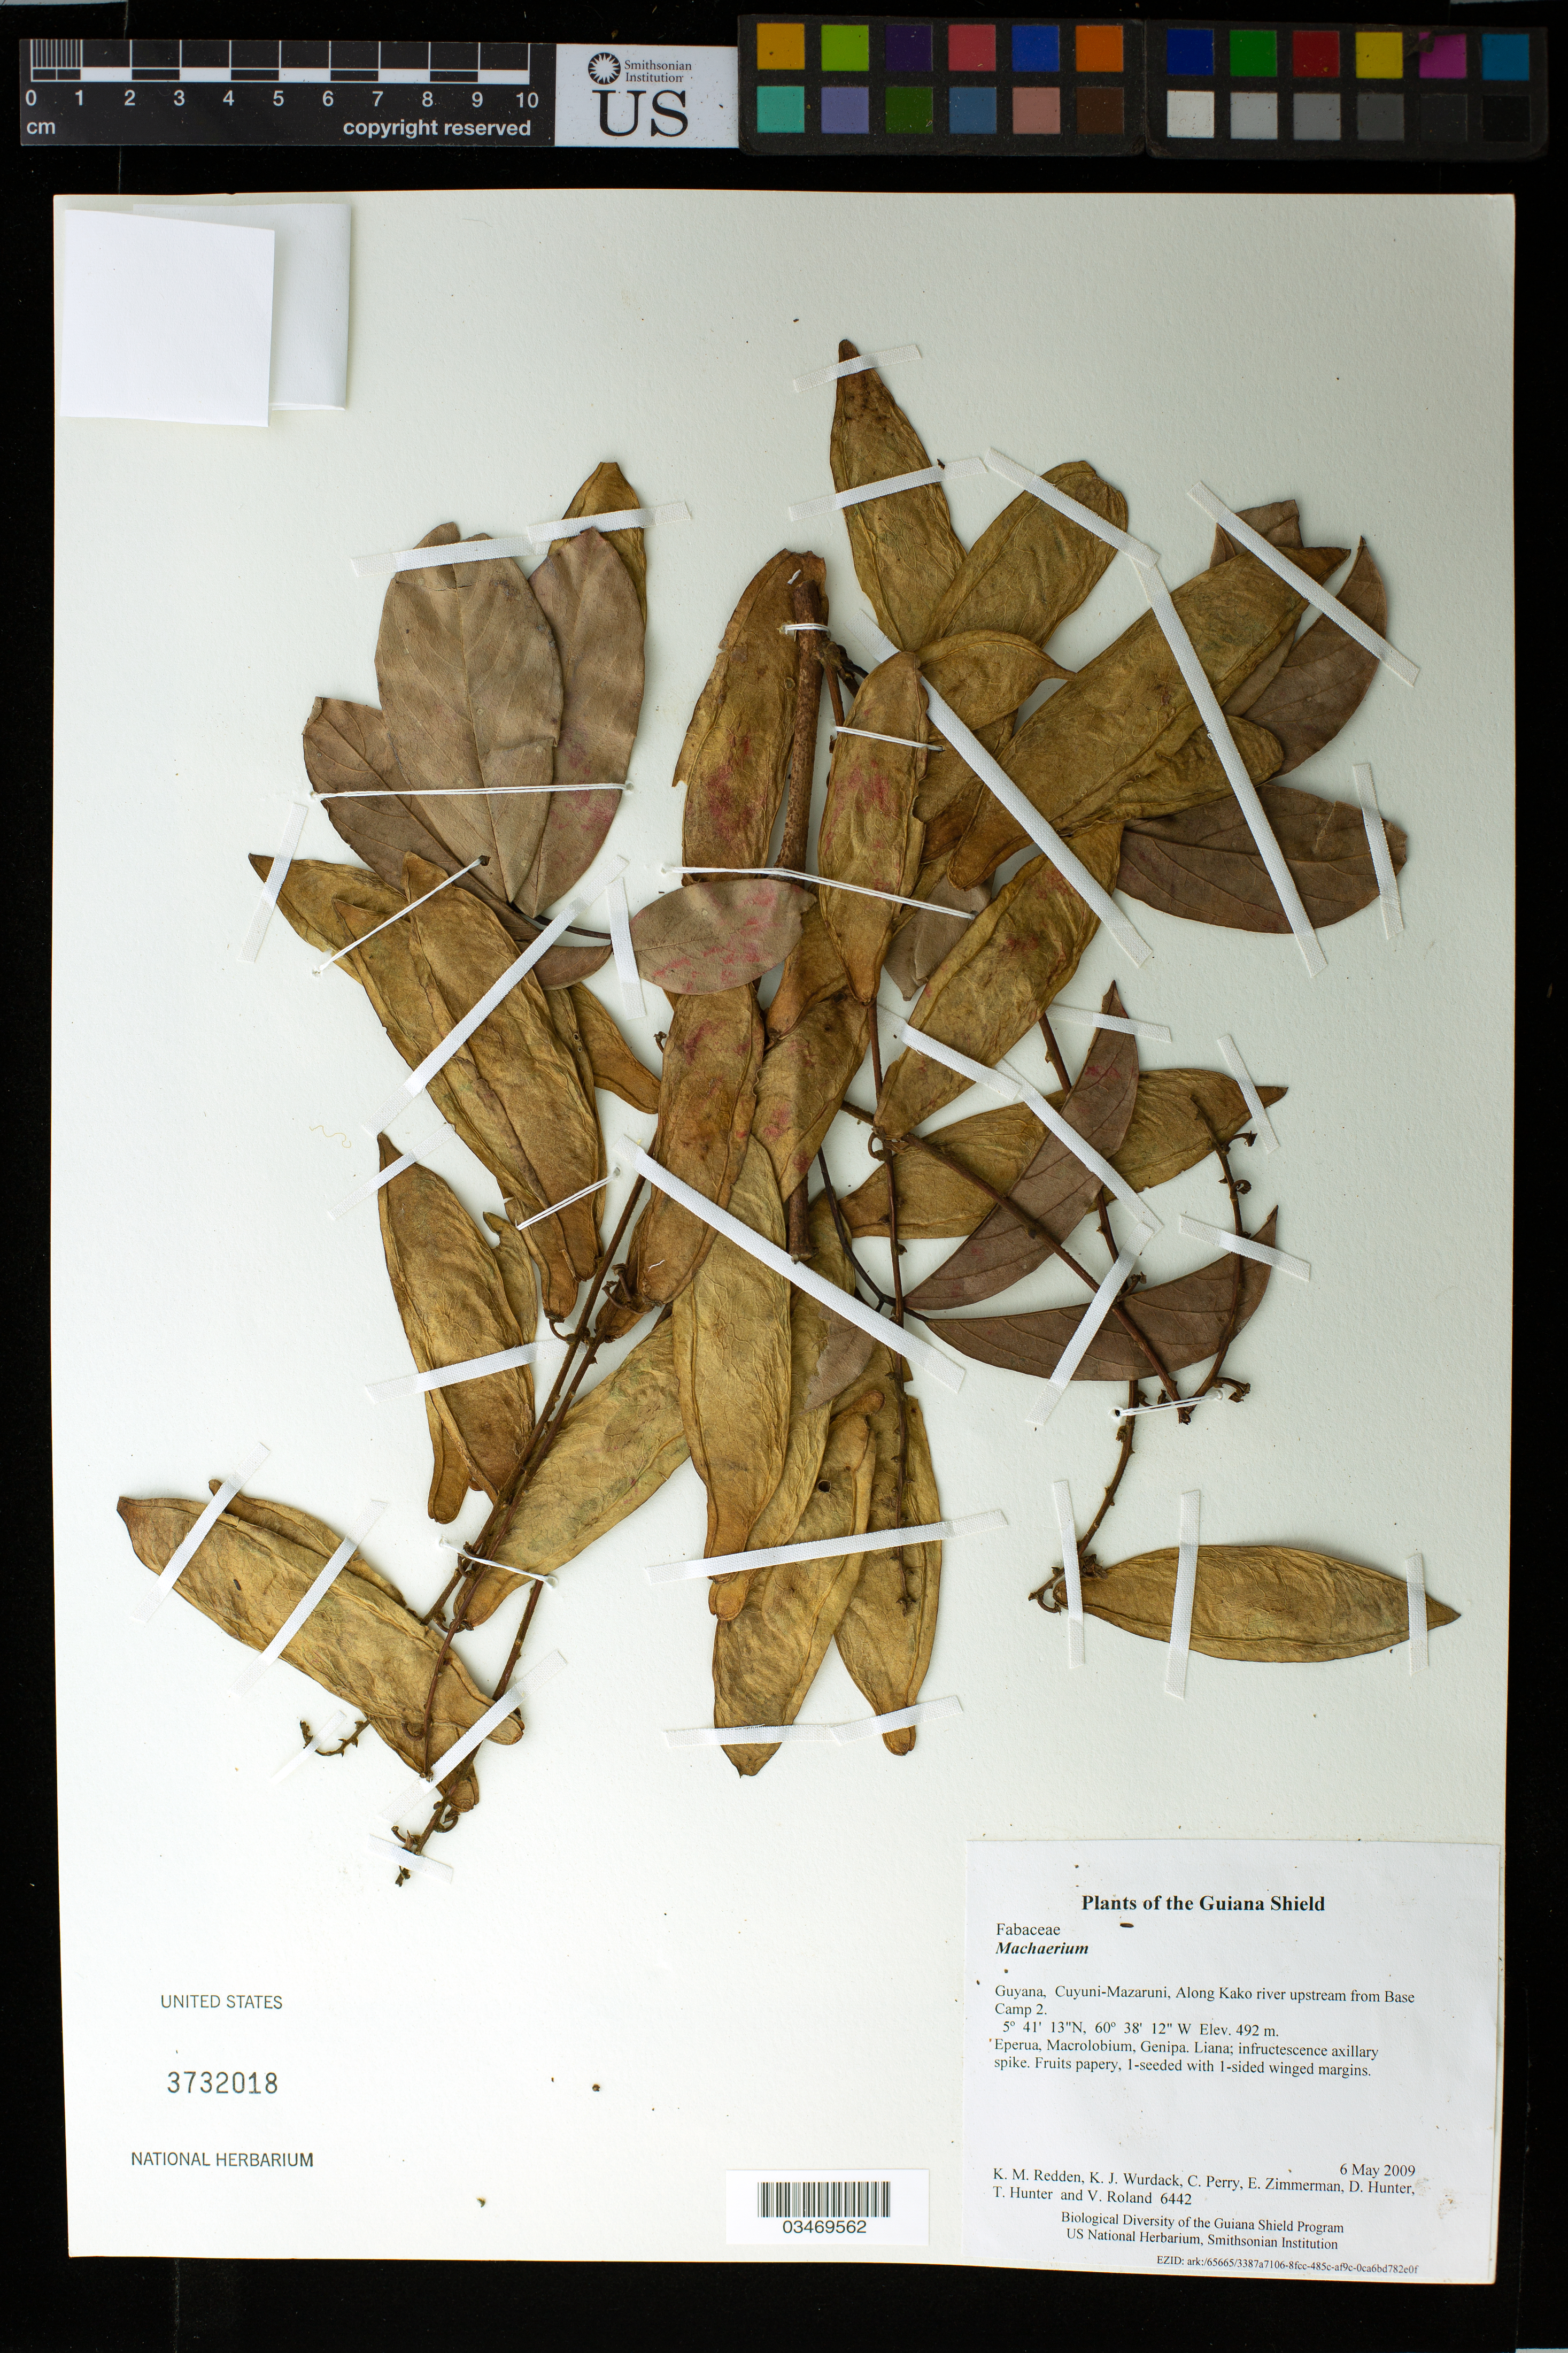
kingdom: Plantae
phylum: Tracheophyta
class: Magnoliopsida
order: Fabales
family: Fabaceae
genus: Machaerium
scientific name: Machaerium sp.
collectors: K. M. Redden, K. Wurdack, C. Perry, E. Zimmerman, D. Hunter, T. Hunter & V. Roland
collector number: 6442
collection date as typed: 6 May 2009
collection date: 2009-05-06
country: Guyana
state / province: Cuyuni-Mazaruni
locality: Along Kako river upstream from Base Camp 2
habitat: Eperua, Macrolobium, Genipa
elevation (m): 492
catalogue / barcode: US 3732018